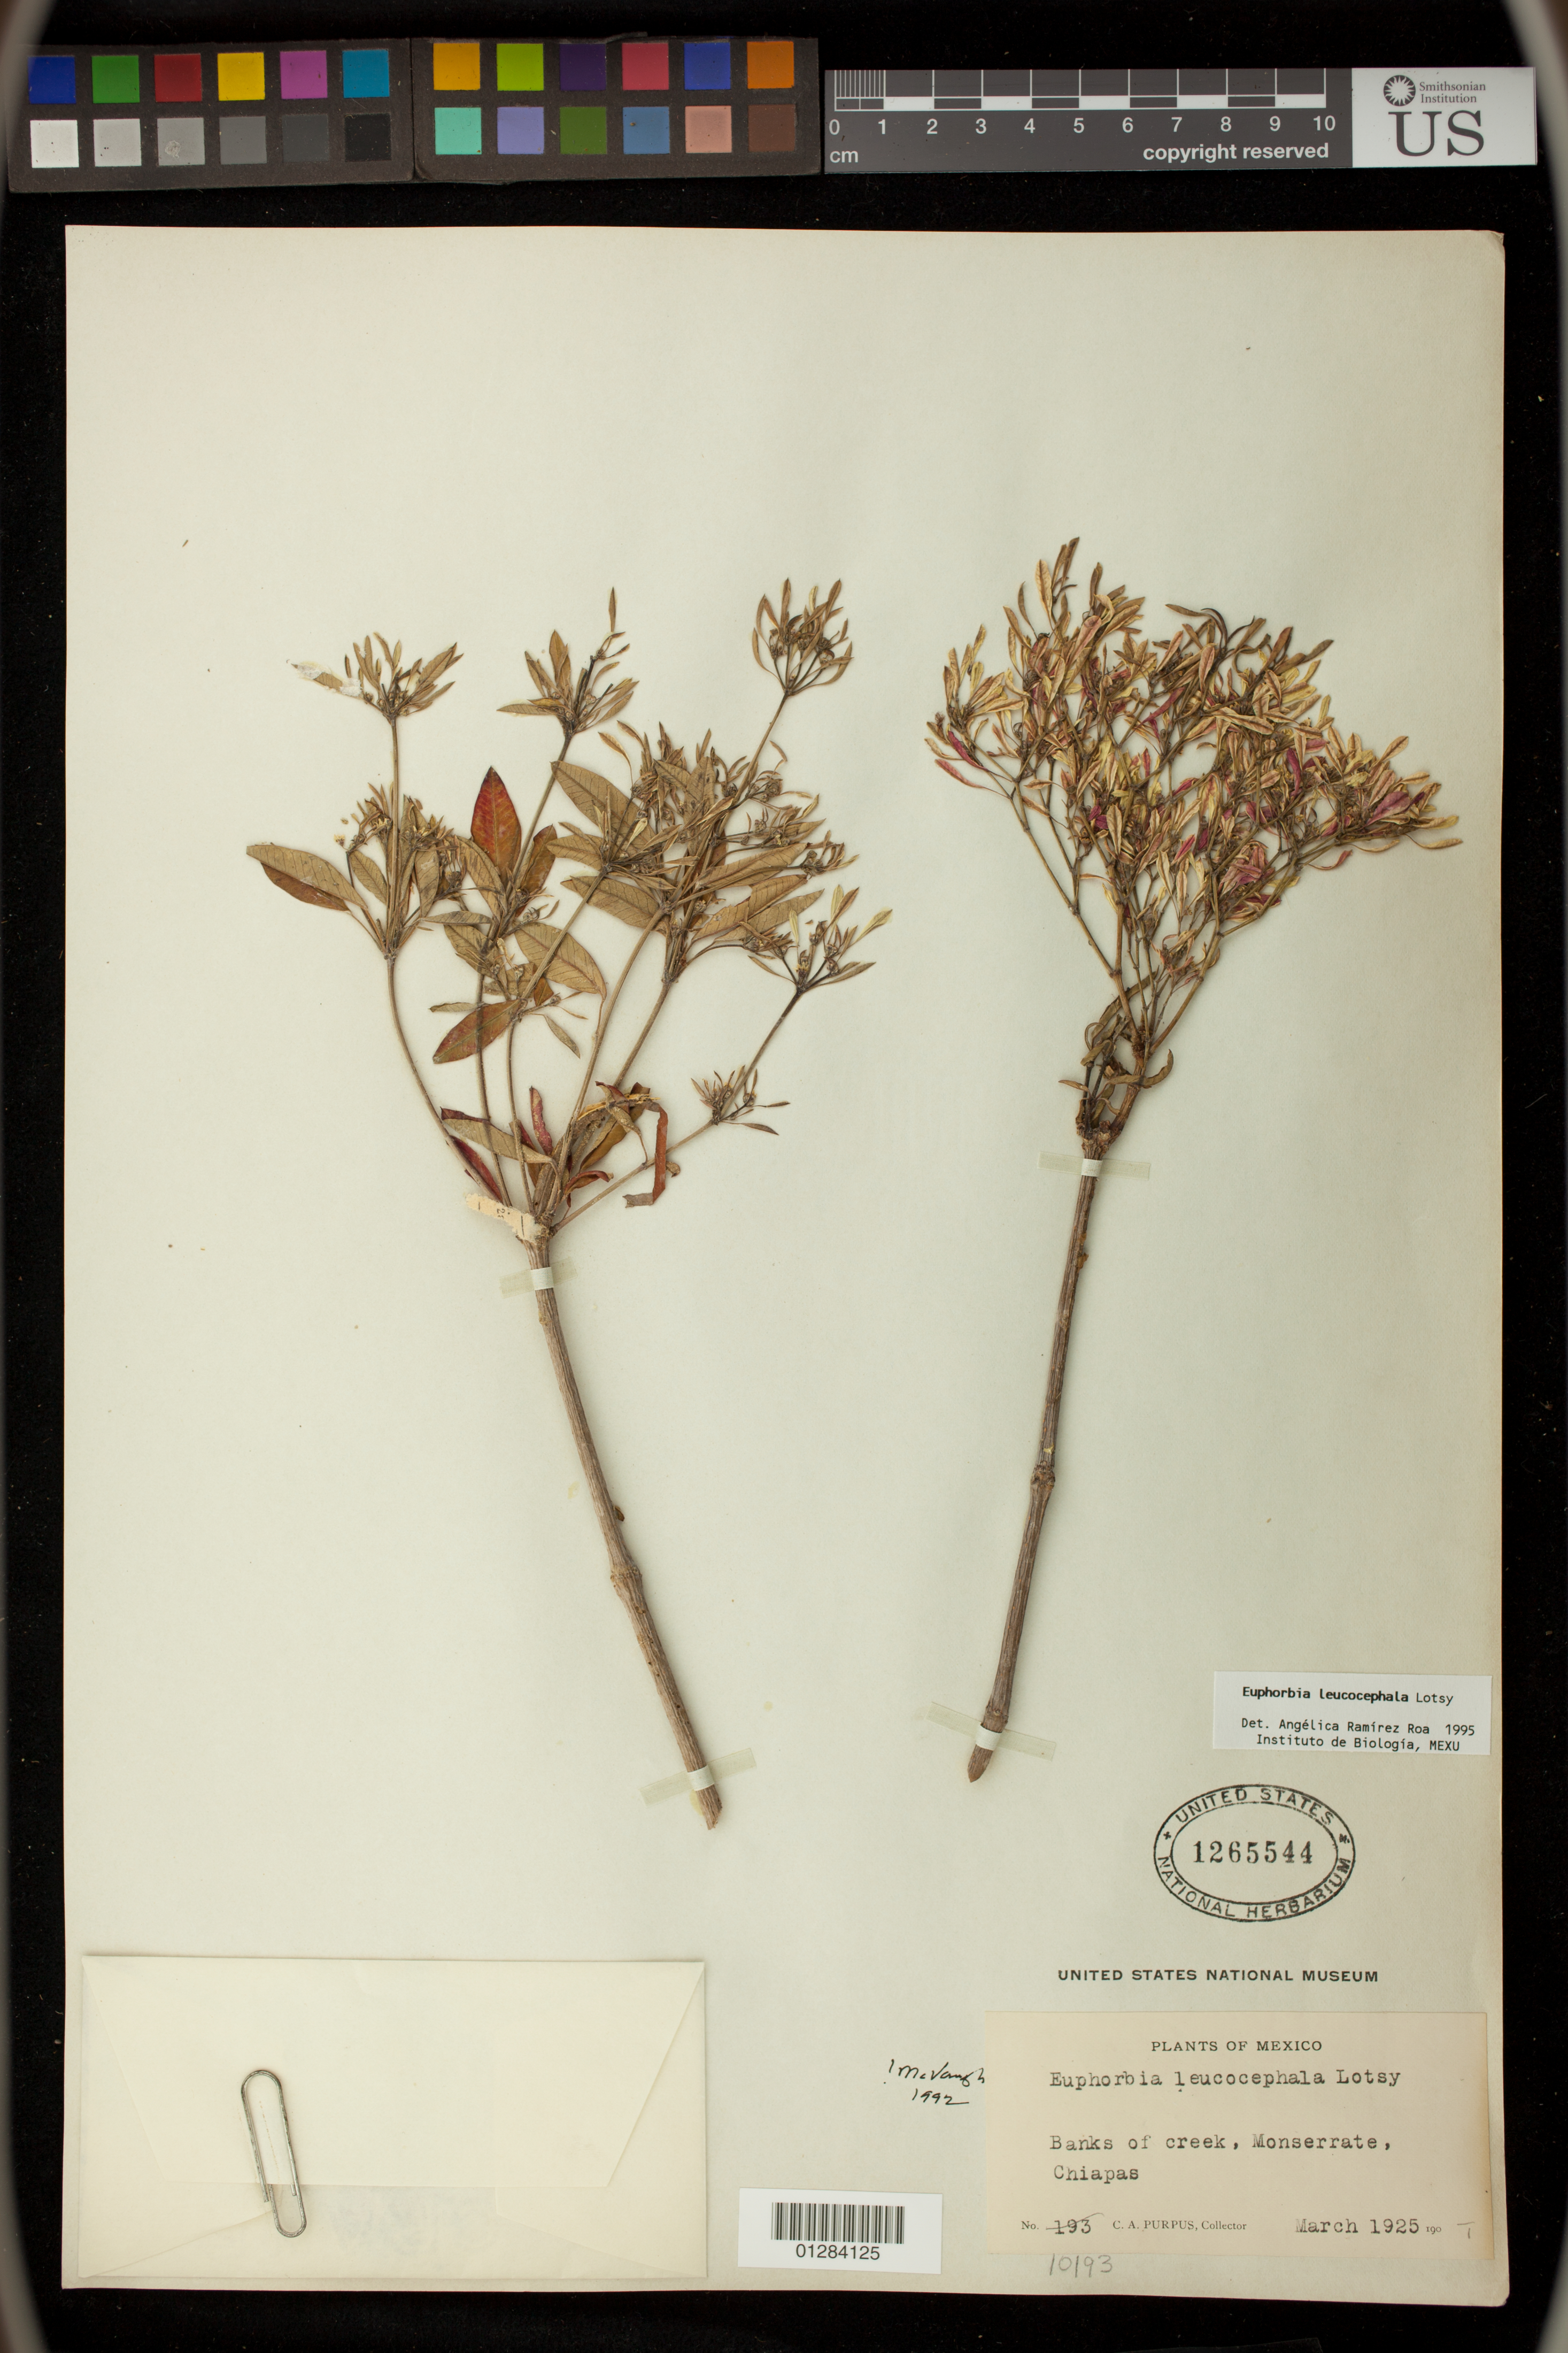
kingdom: Plantae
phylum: Tracheophyta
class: Magnoliopsida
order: Malpighiales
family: Euphorbiaceae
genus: Euphorbia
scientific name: Euphorbia leucocephala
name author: Lotsy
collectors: C. A. Purpus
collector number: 10193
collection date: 1925-03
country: Mexico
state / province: Chiapas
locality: Banks of creek, Monserrate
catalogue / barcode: US 1265544